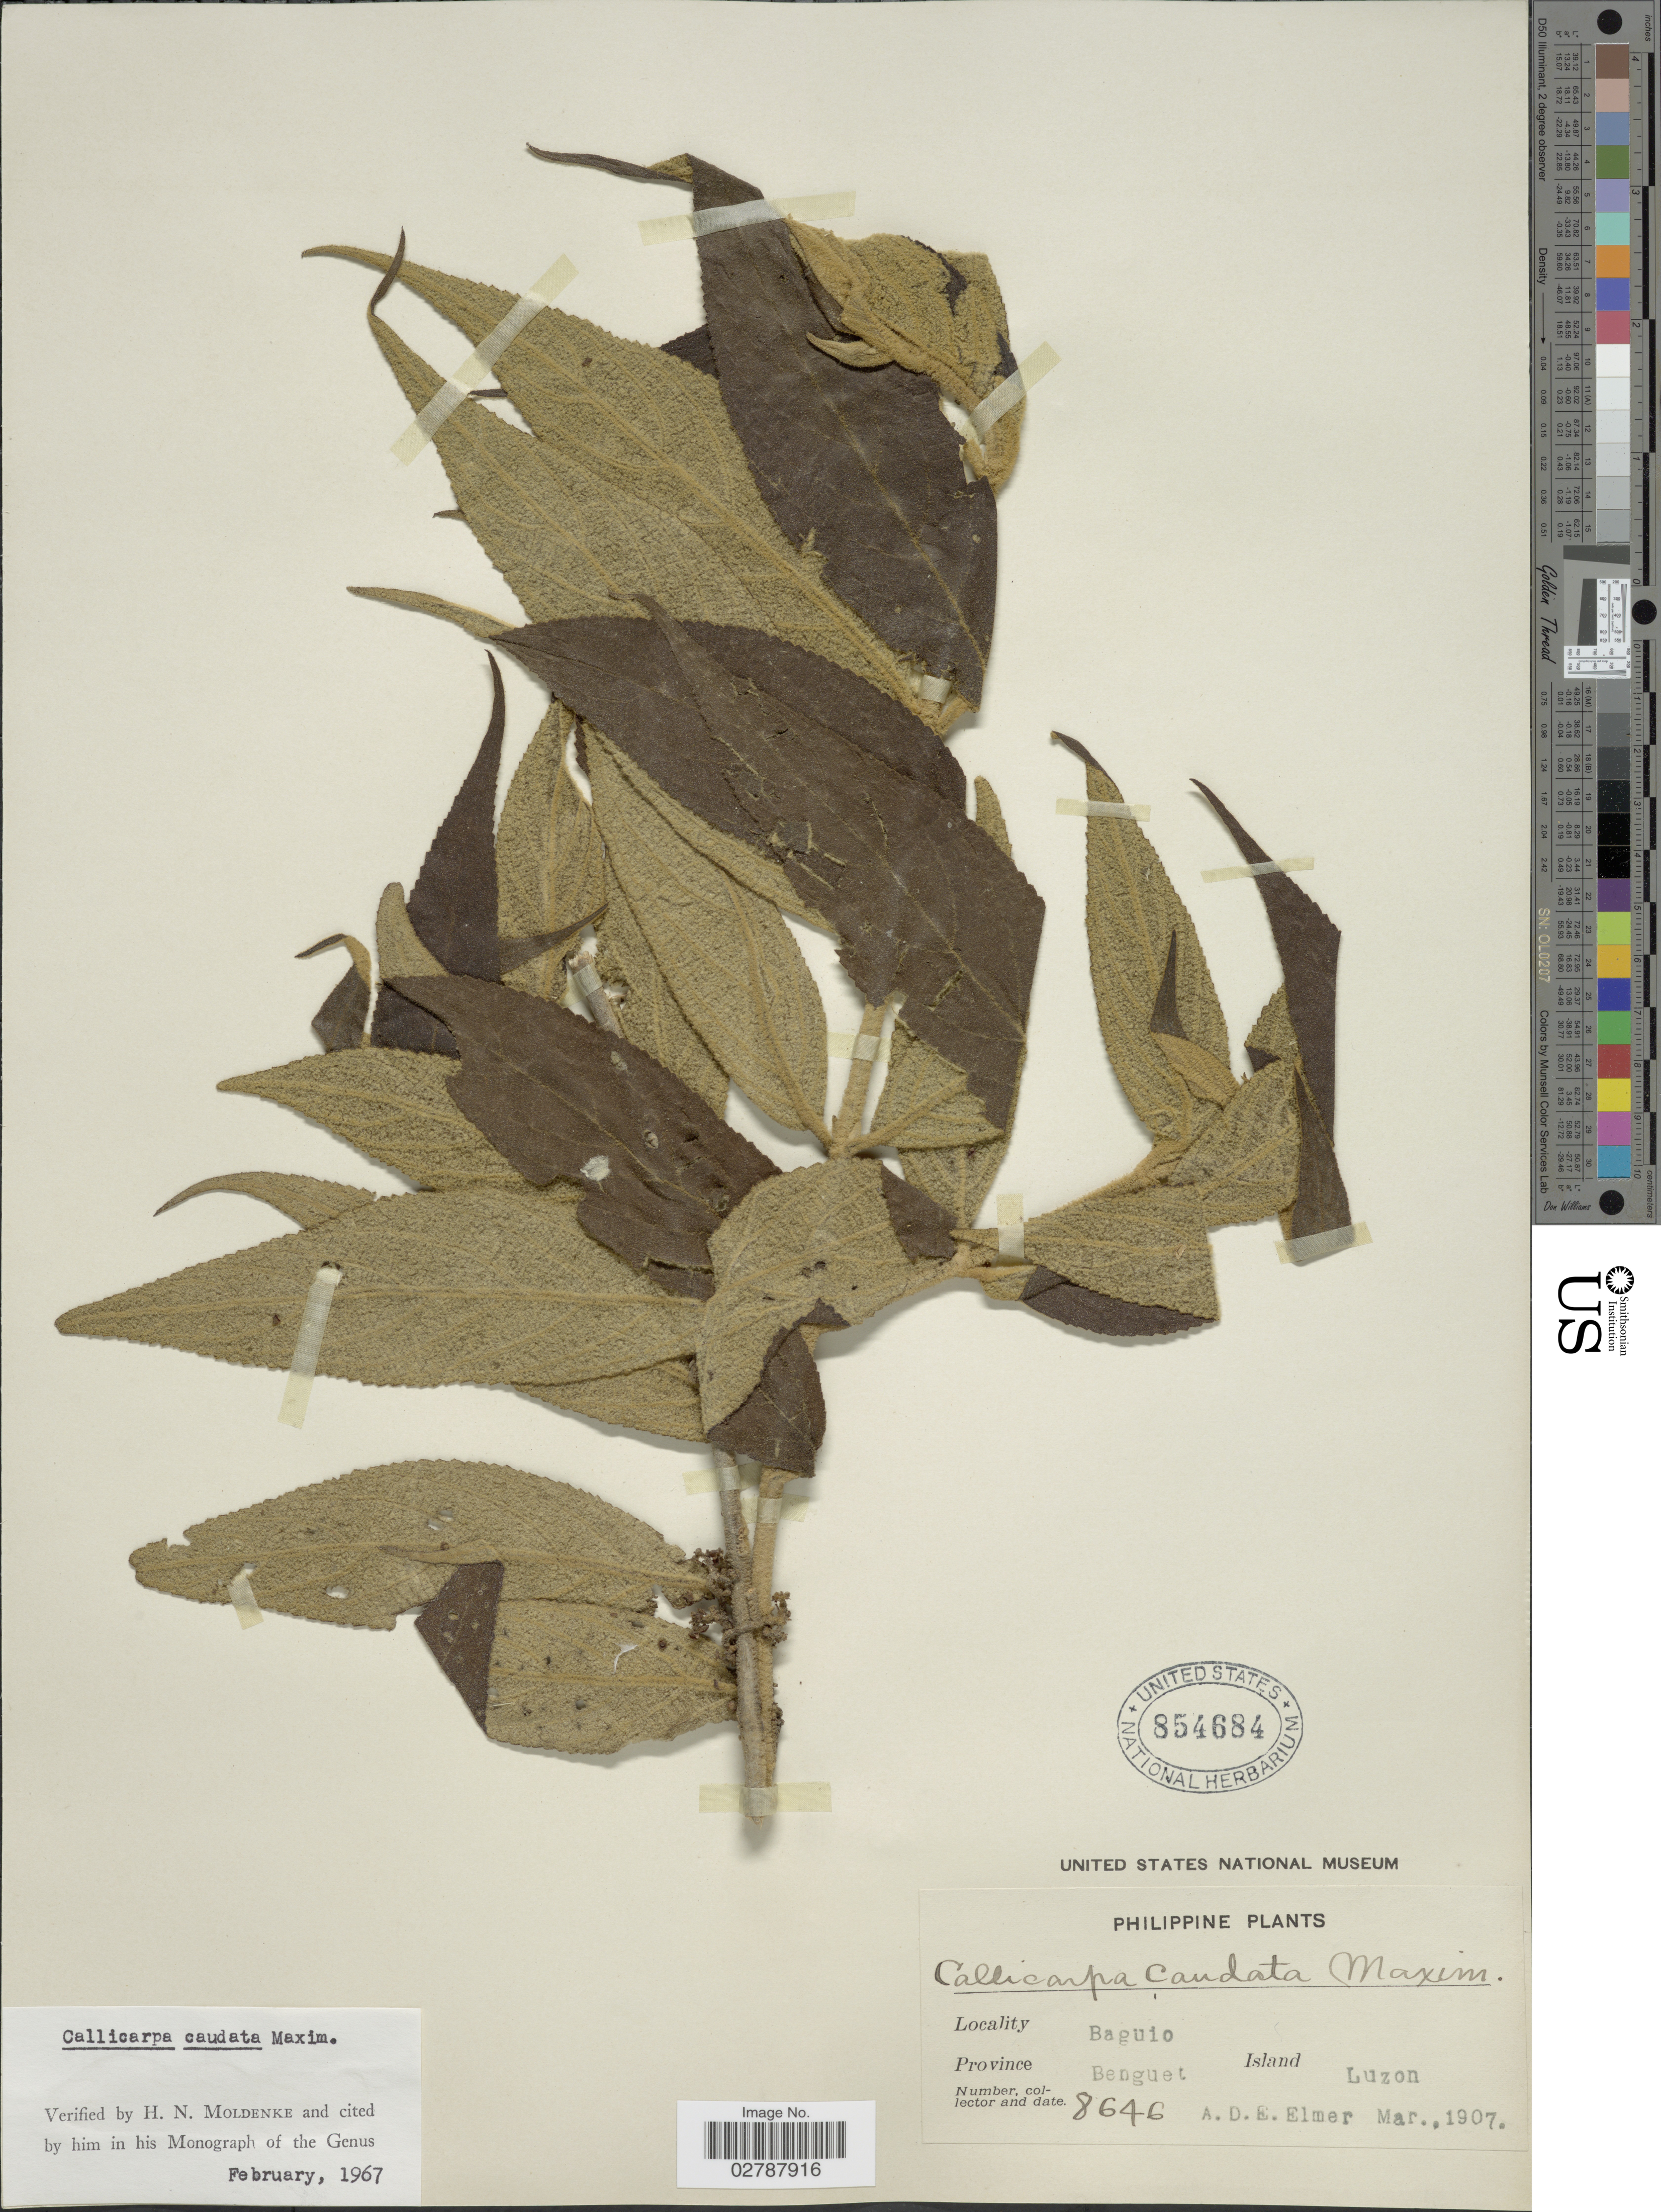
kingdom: Plantae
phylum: Tracheophyta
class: Magnoliopsida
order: Lamiales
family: Lamiaceae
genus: Callicarpa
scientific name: Callicarpa caudata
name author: Maxim.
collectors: A. D. E. Elmer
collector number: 8646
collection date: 1907-03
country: Philippines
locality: Baguio. Province Benguet. Island Luzon.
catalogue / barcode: US 854684